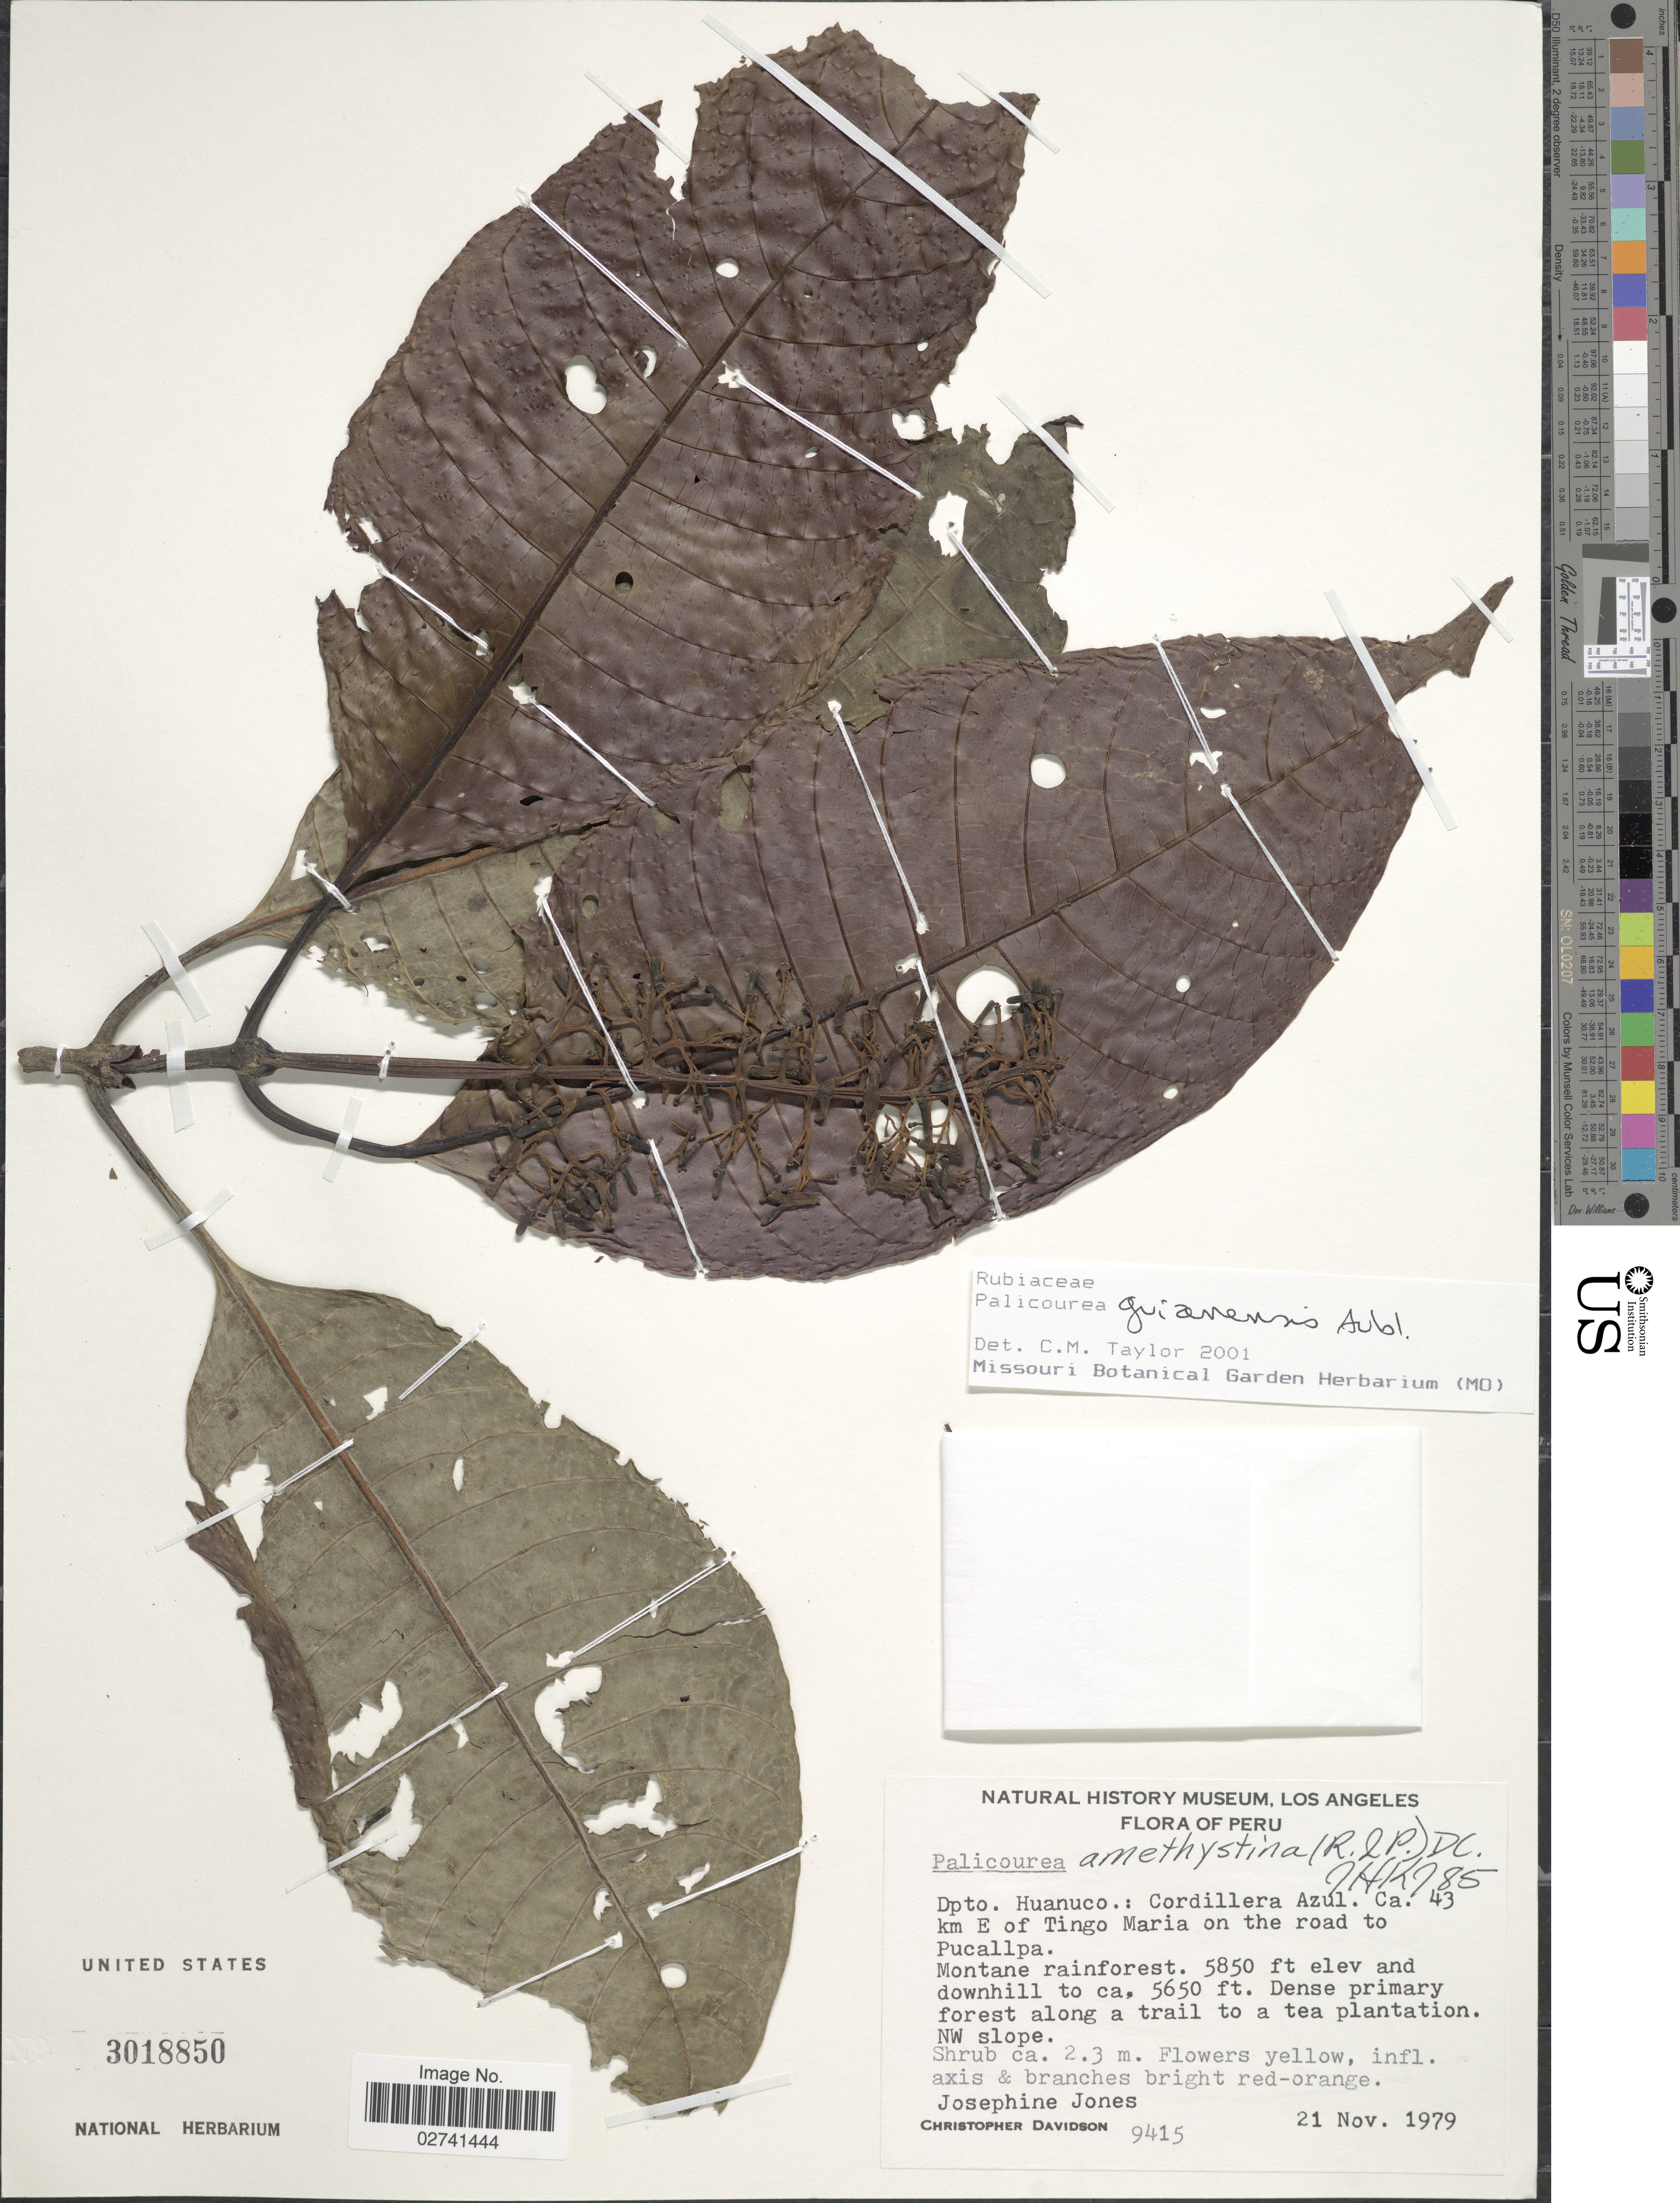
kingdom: Plantae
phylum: Tracheophyta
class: Magnoliopsida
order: Gentianales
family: Rubiaceae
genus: Palicourea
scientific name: Palicourea guianensis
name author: Aubl.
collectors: J. Jones & C. Davidson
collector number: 9415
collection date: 1979-11-21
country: Peru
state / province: Huánuco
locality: Cordillera Azul. Ca. 43 km E of Tingo Maria on the road to Pucallpa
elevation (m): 1722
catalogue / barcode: US 3018850